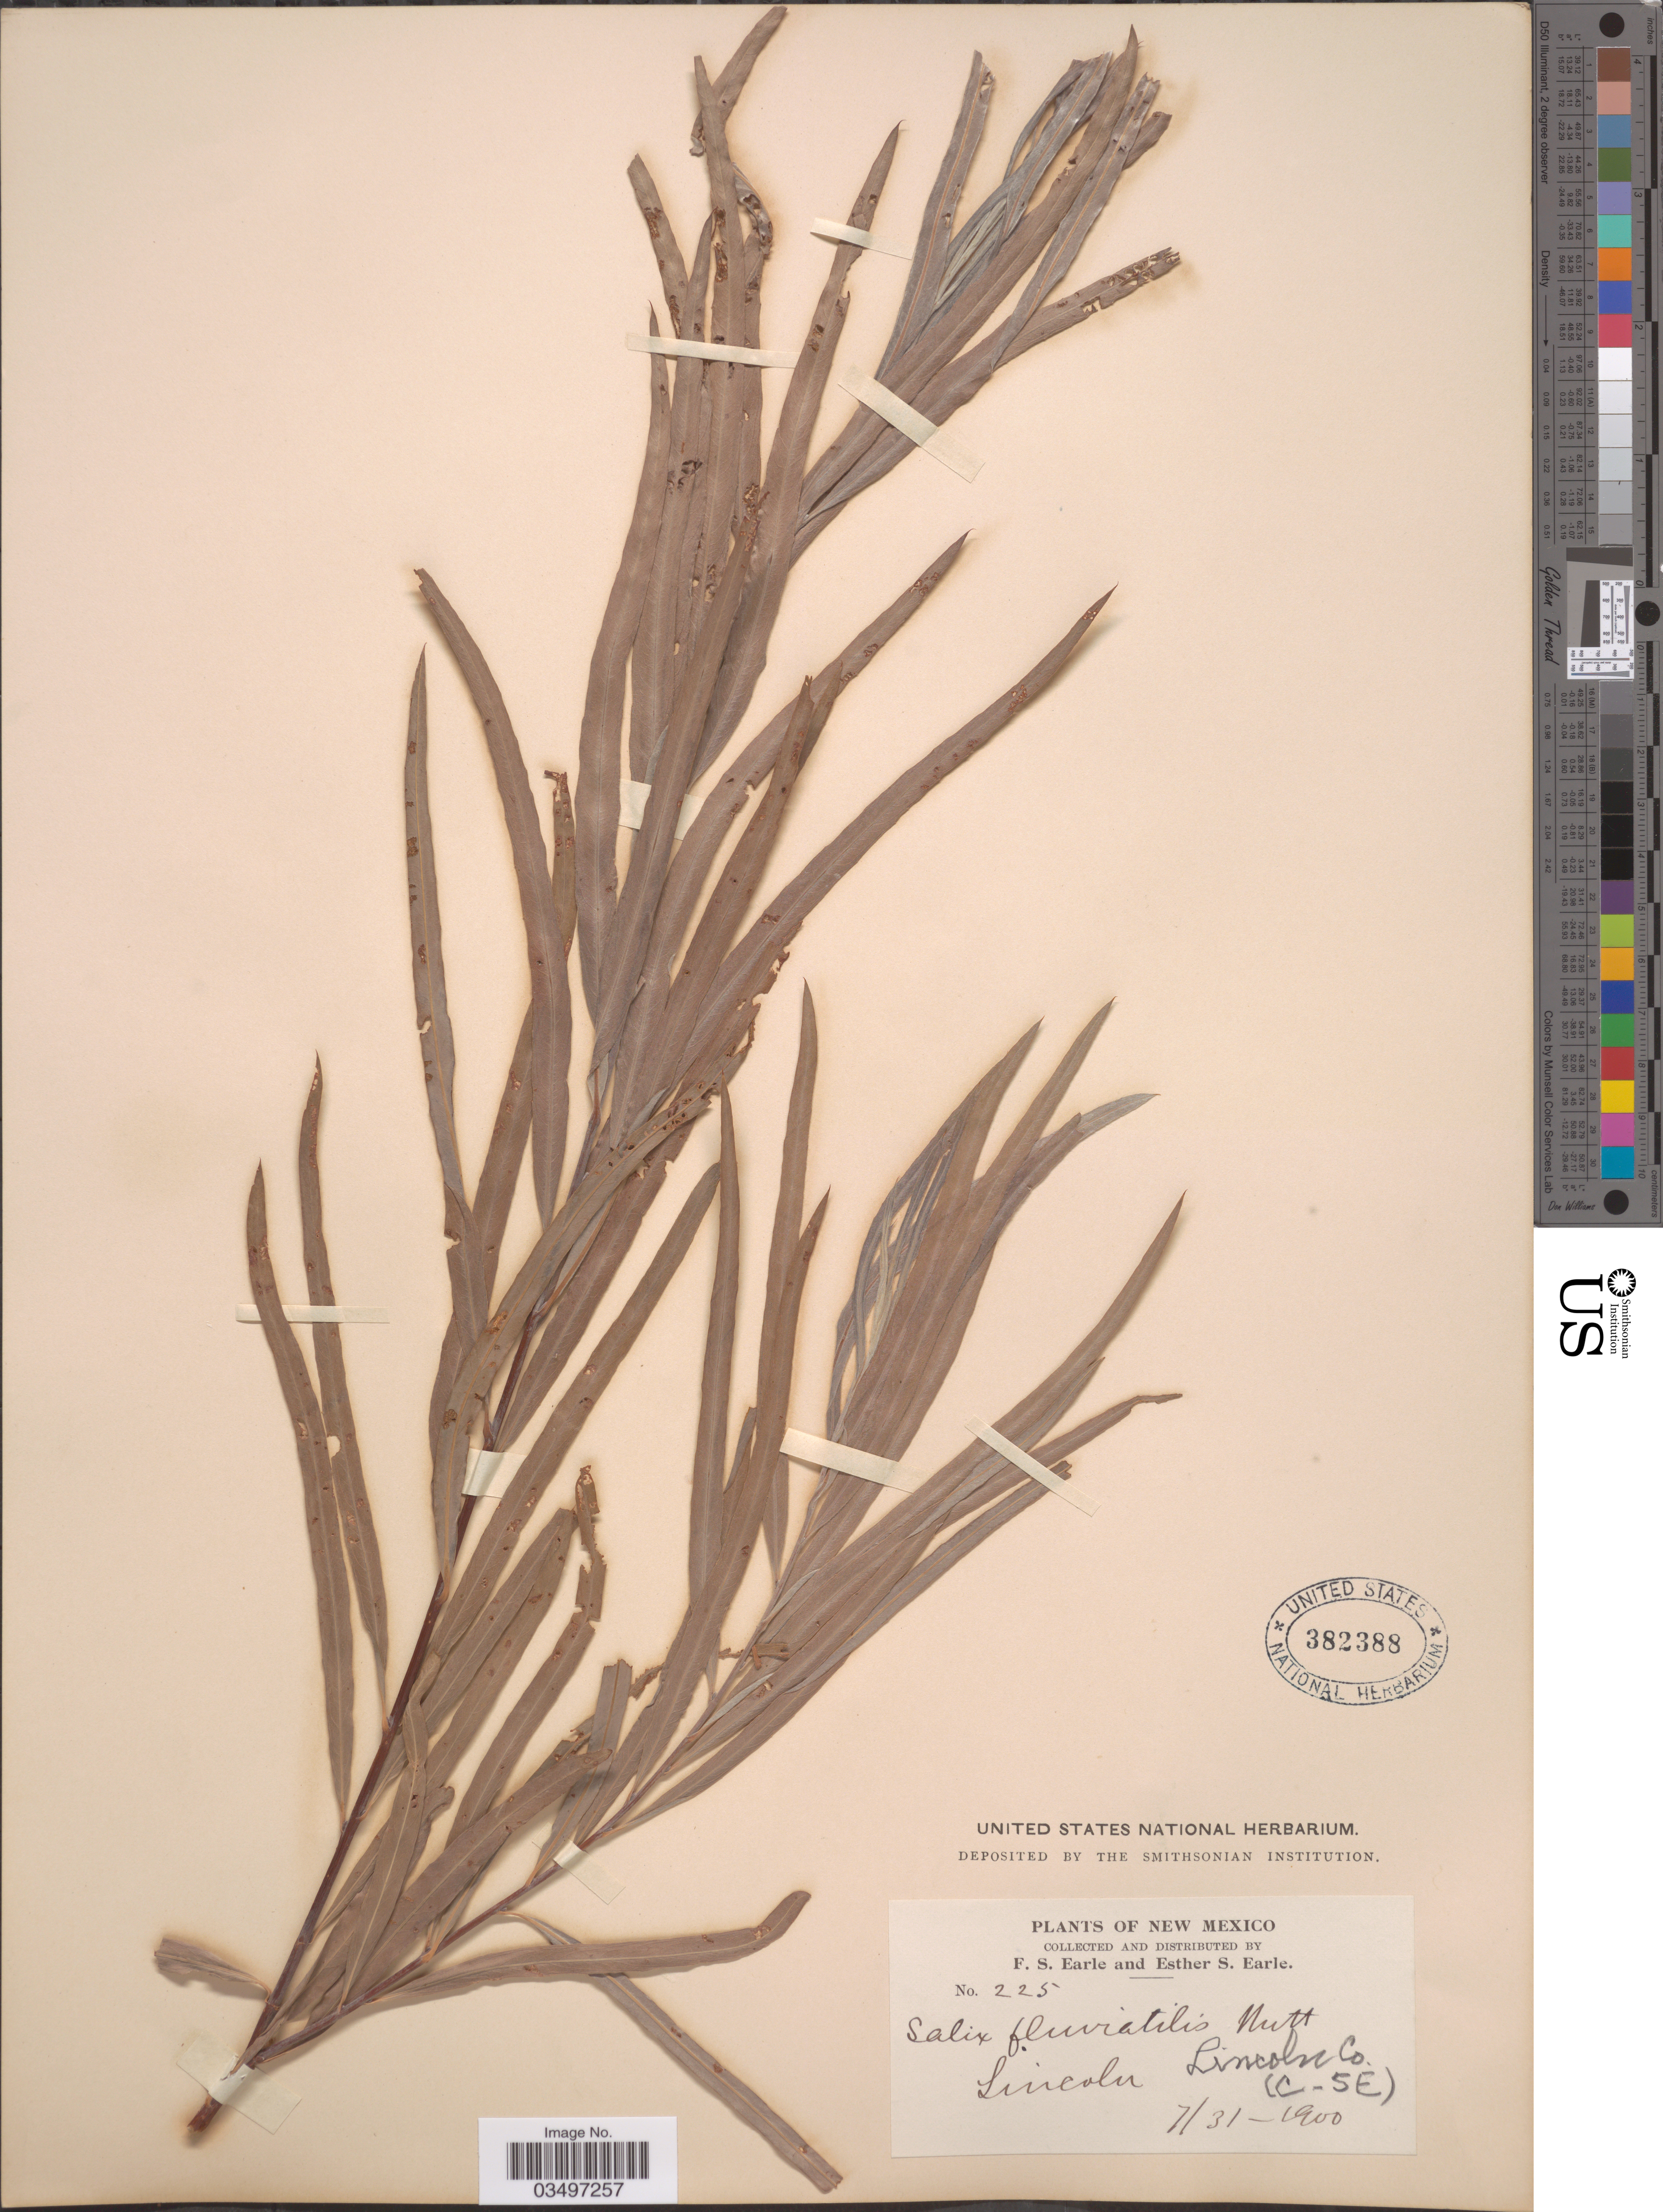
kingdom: Plantae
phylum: Tracheophyta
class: Magnoliopsida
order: Malpighiales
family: Salicaceae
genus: Salix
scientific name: Salix exigua var. stenophylla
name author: (Rydb.) C.K. Schneid.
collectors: F. S. Earle & E. S. Earle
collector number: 225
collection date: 1900-07-31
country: United States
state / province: New Mexico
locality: Lincoln, Lincoln Co (C.SE).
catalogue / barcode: US 382388